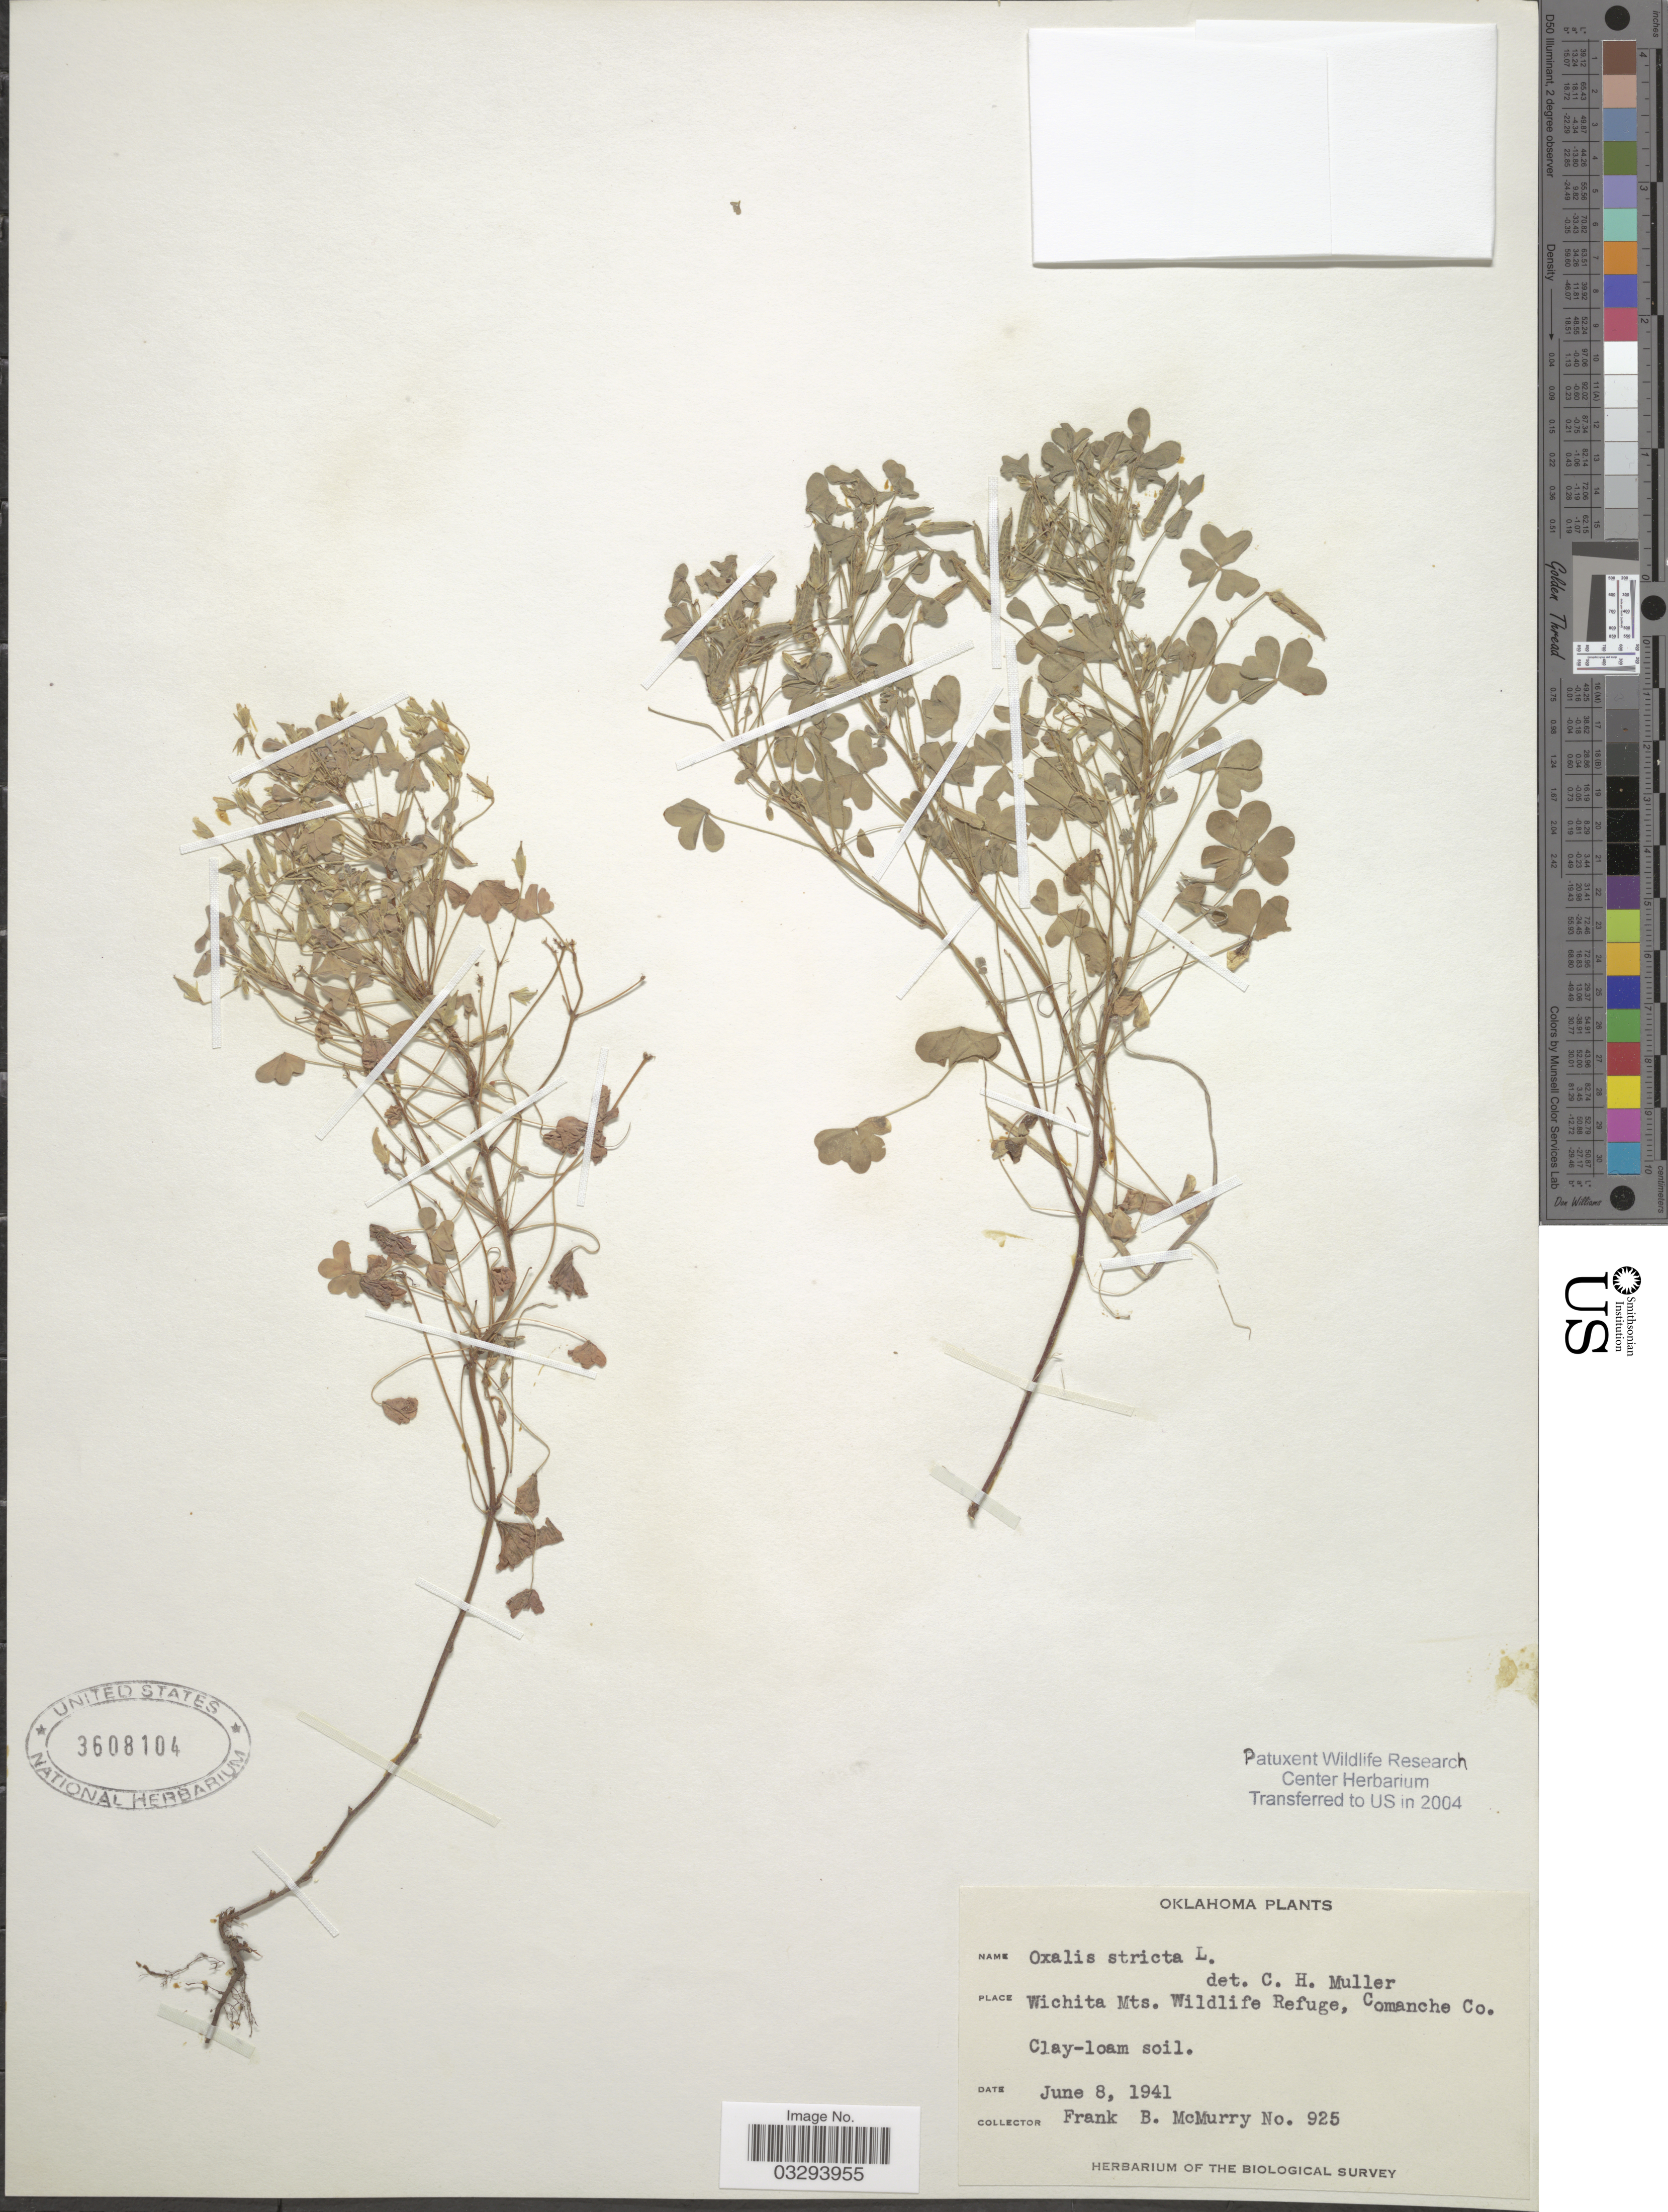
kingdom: Plantae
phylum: Tracheophyta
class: Magnoliopsida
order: Oxalidales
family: Oxalidaceae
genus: Oxalis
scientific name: Oxalis stricta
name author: L.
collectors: F. B. McMurry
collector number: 925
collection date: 1941-06-08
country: United States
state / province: Oklahoma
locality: Wichita Mts. Wildlife Refuge, Comanche Co.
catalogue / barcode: US 3608104